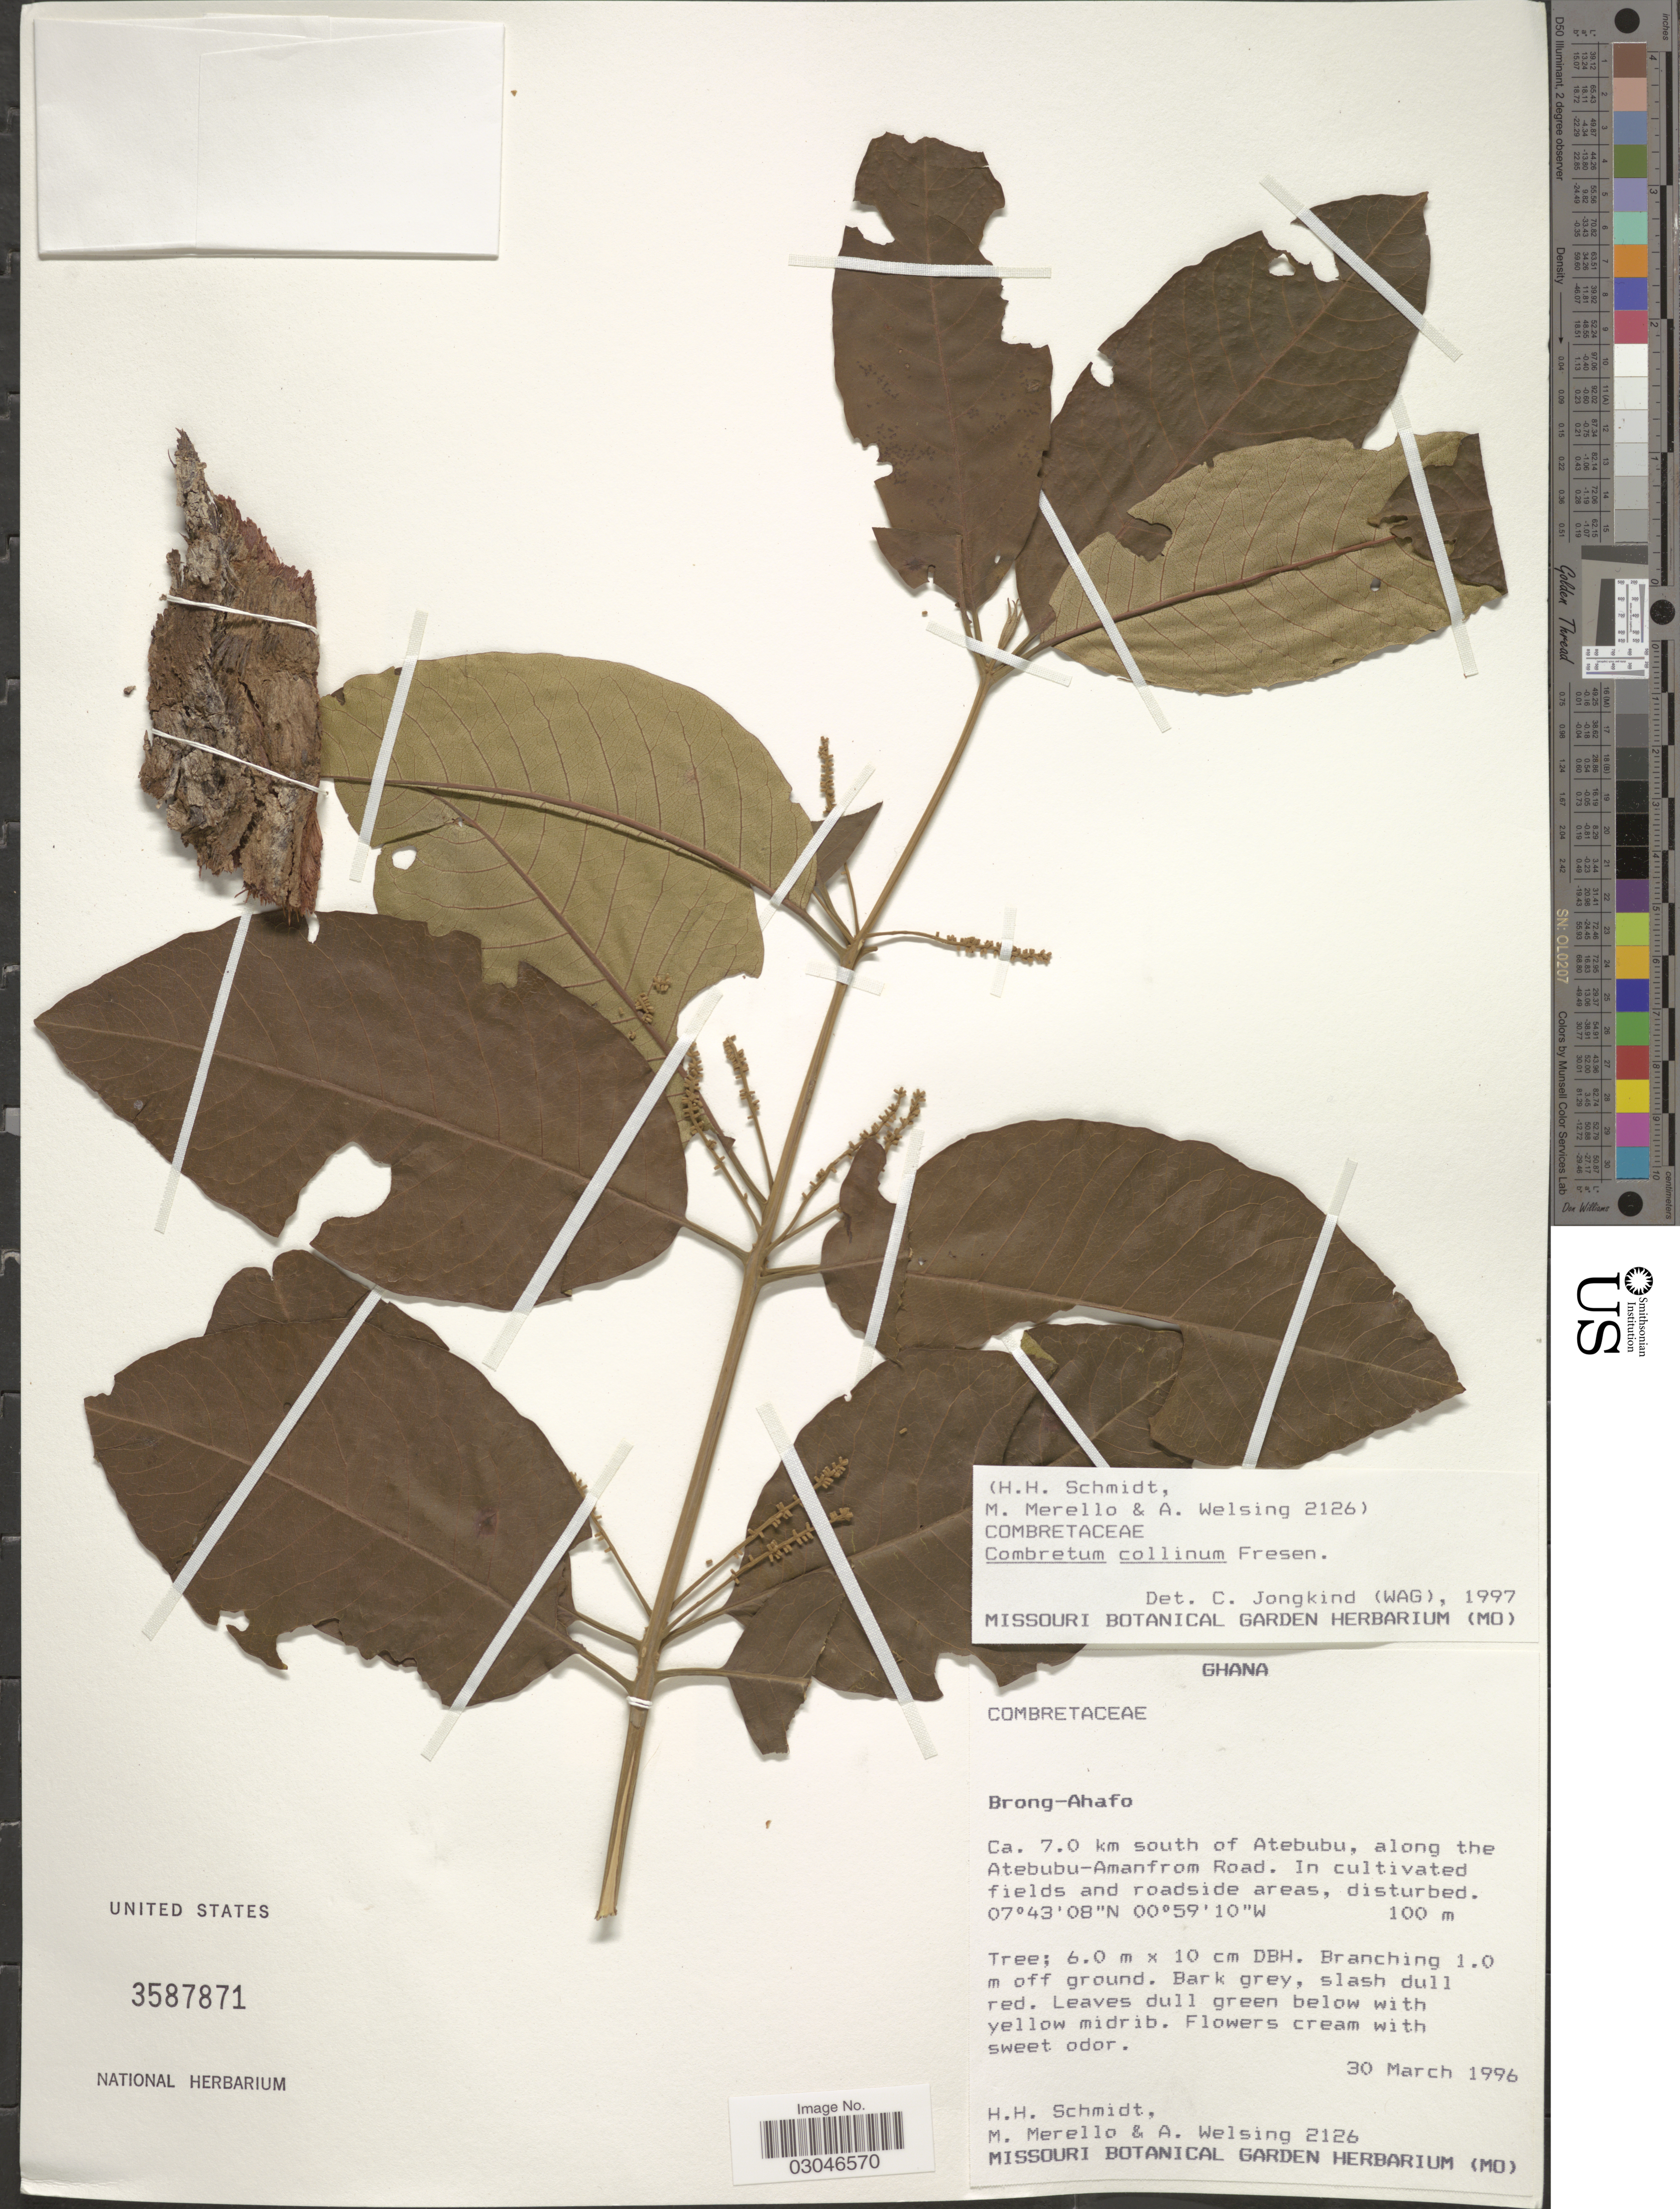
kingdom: Plantae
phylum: Tracheophyta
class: Magnoliopsida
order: Myrtales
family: Combretaceae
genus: Combretum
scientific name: Combretum collinum subsp. collinum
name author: Fresen.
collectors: H. H. Schmidt, M. Merello & A. Welsing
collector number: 2126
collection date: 1996-03-30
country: Ghana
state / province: Brong-Ahafo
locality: Ca. 7.0 km south of Atebubu, along the Atebubu-Amanfrom Road.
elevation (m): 100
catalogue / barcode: US 3587871